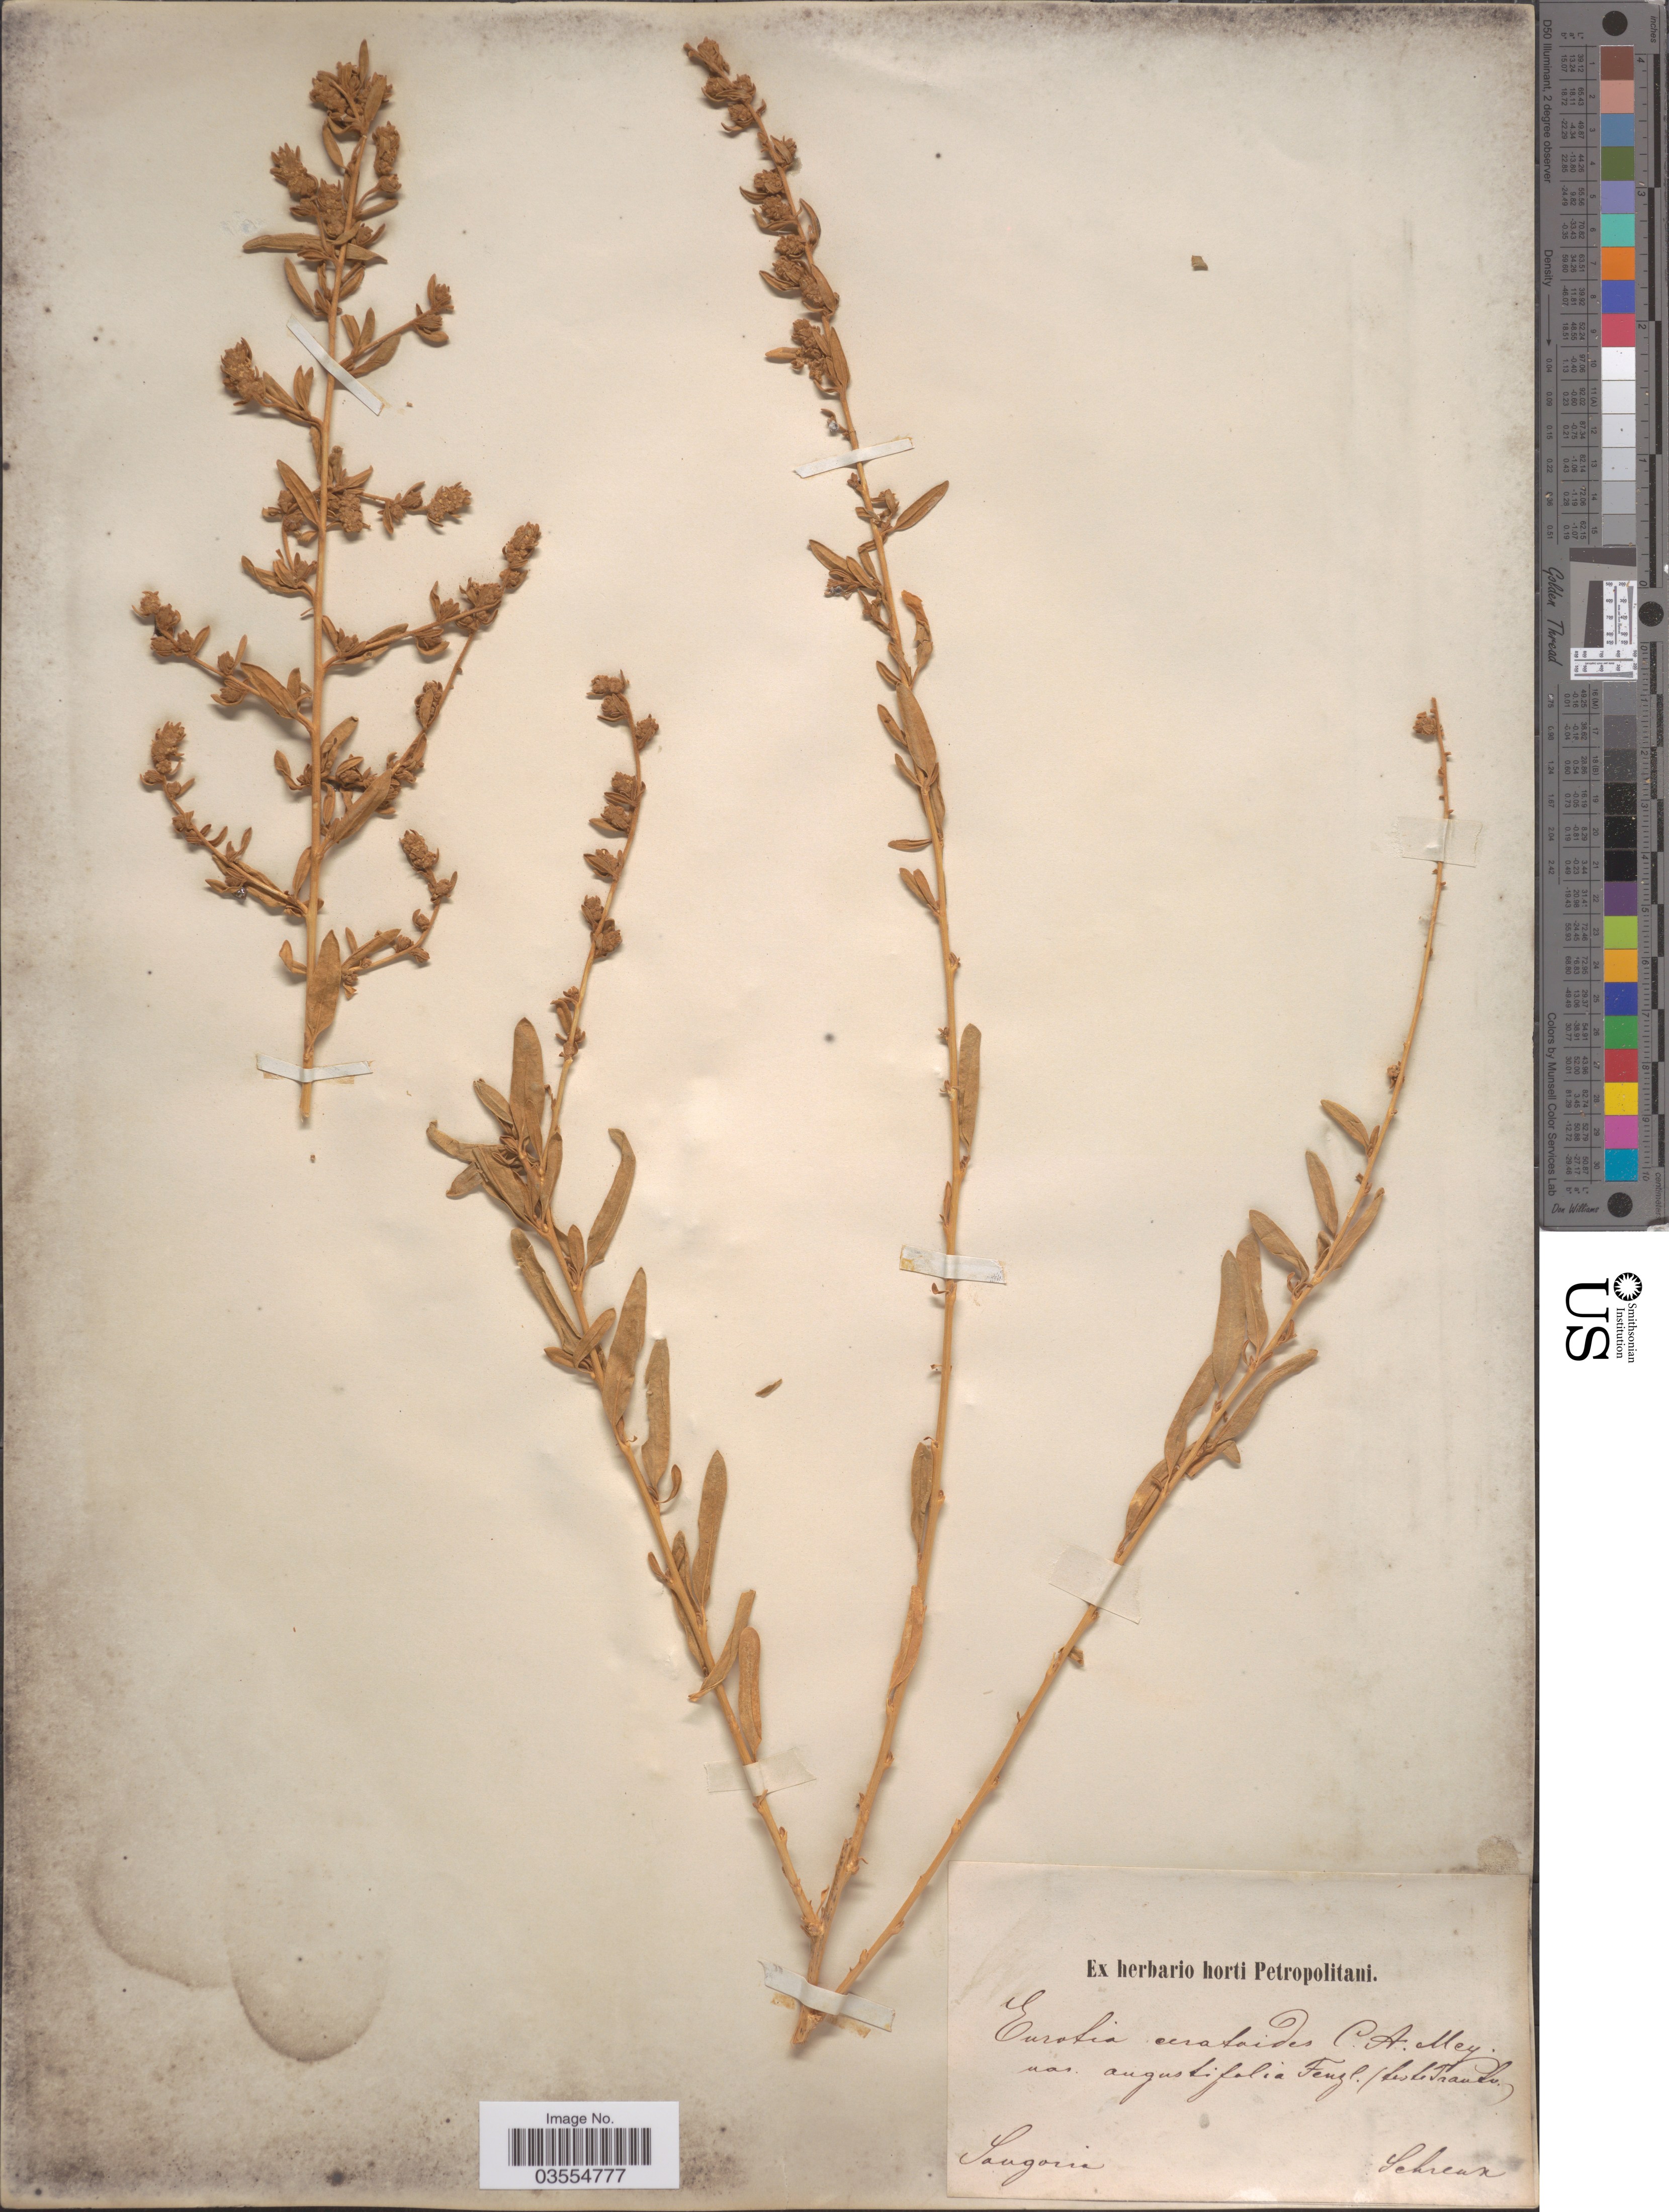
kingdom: Plantae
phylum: Tracheophyta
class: Magnoliopsida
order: Caryophyllales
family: Amaranthaceae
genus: Krascheninnikovia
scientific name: Krascheninnikovia ceratoides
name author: (L.) Gueldenst.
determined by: U.S. National Herbarium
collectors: A.G. Schrenk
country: Kazakhstan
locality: Songoria.